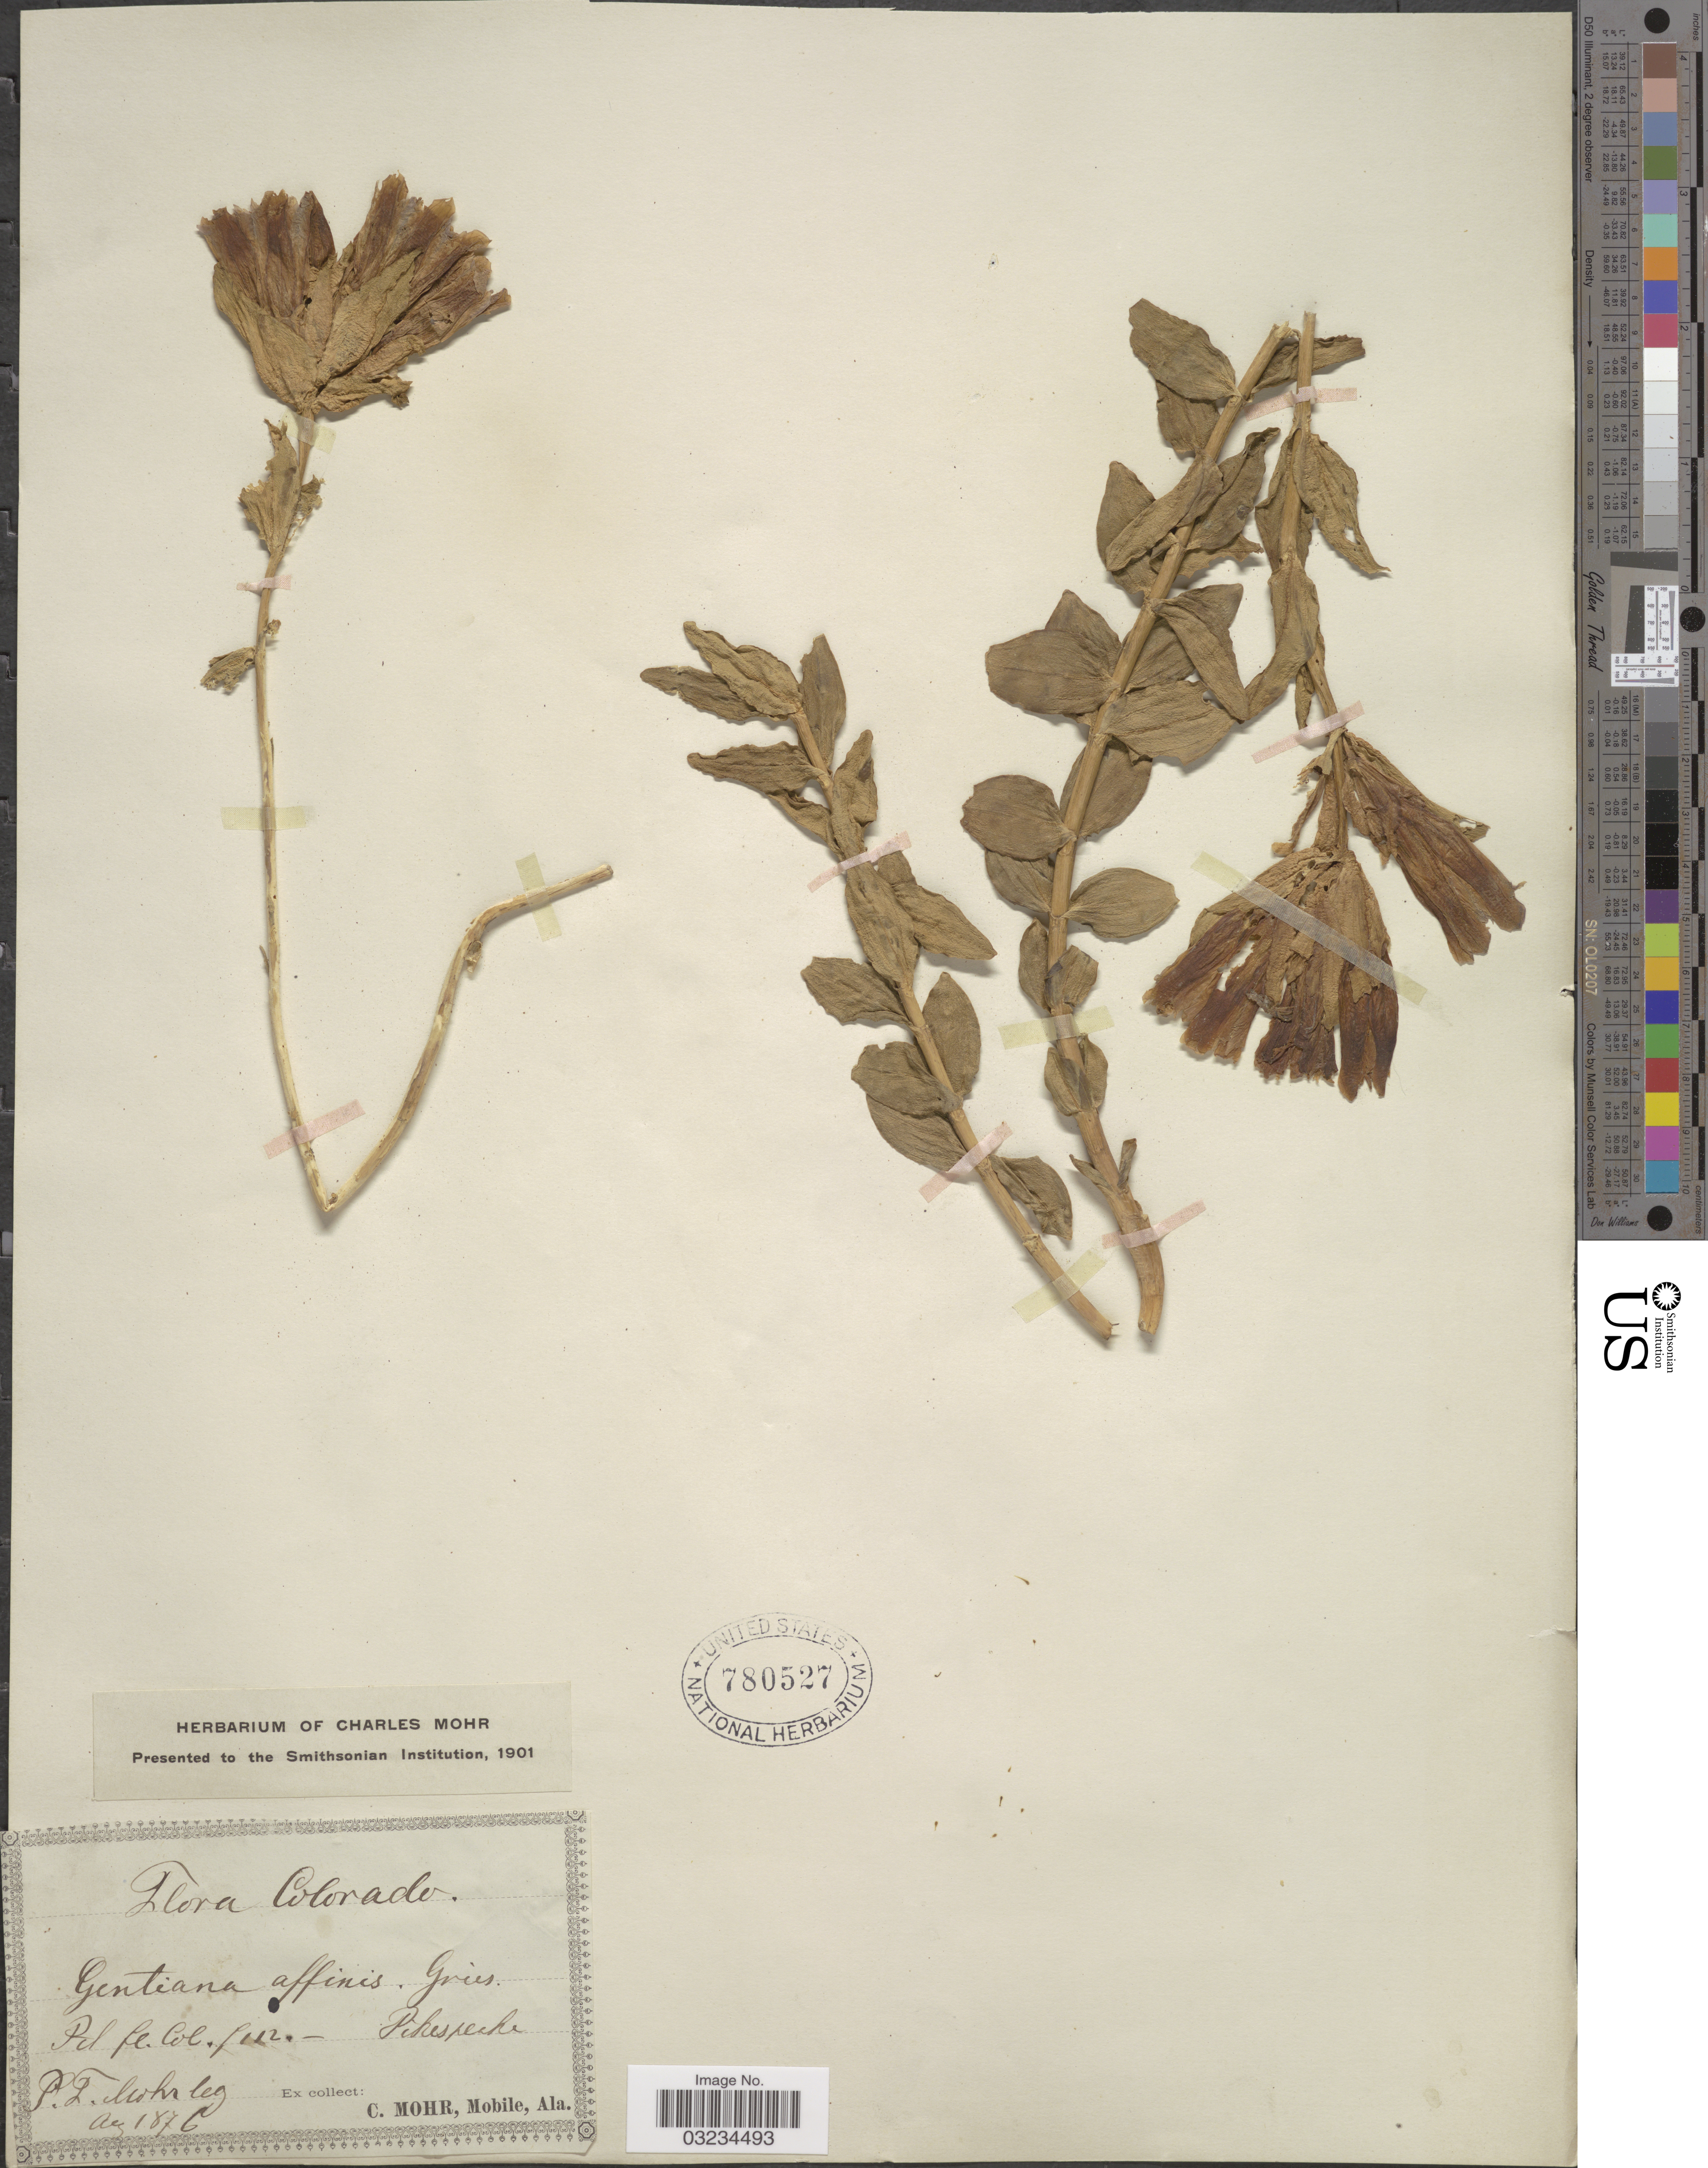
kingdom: Plantae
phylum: Tracheophyta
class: Magnoliopsida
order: Gentianales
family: Gentianaceae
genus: Gentiana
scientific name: Gentiana parryi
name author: Engelm.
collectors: P. F. Mohr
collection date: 1876-08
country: United States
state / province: Colorado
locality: Pike's Peak.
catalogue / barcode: US 780527